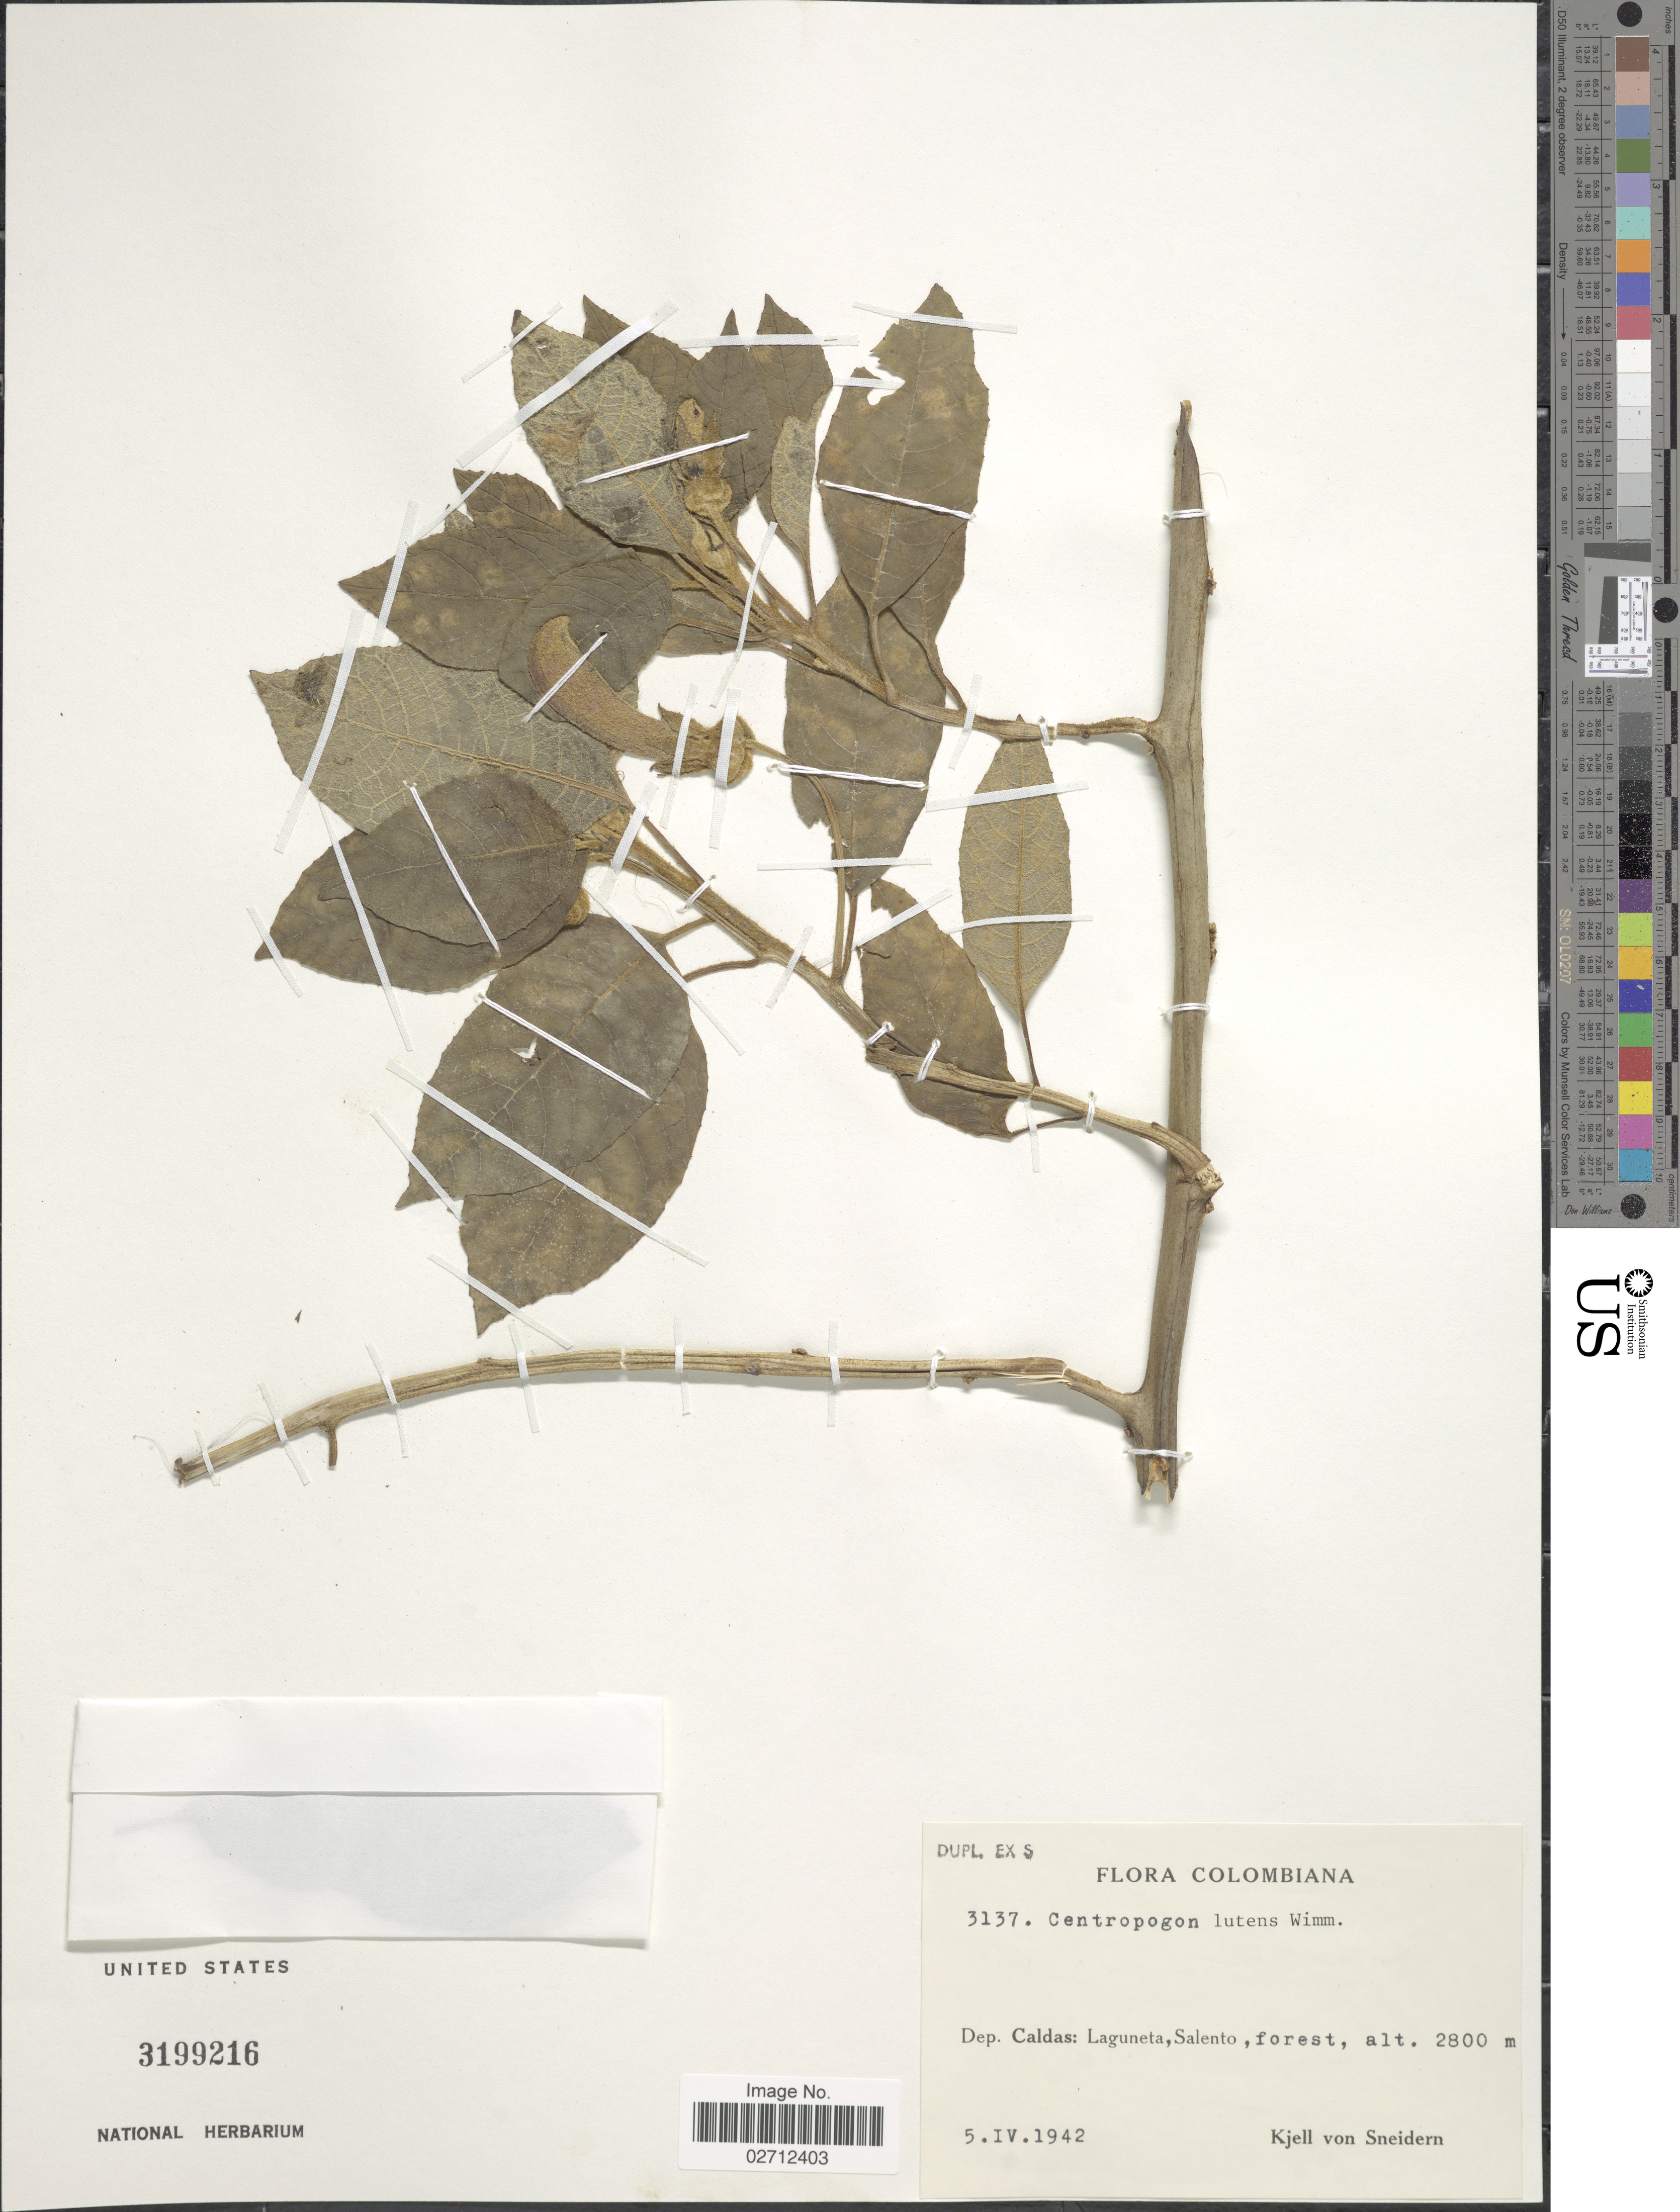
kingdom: Plantae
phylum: Tracheophyta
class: Magnoliopsida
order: Asterales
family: Campanulaceae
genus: Centropogon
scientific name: Centropogon luteus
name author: E. Wimm.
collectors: K. von Sneidern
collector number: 3137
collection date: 1942-04-05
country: Colombia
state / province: Caldas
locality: Dep. Caldas: Laguneta, Salento, forest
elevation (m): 2800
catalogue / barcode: US 3199216